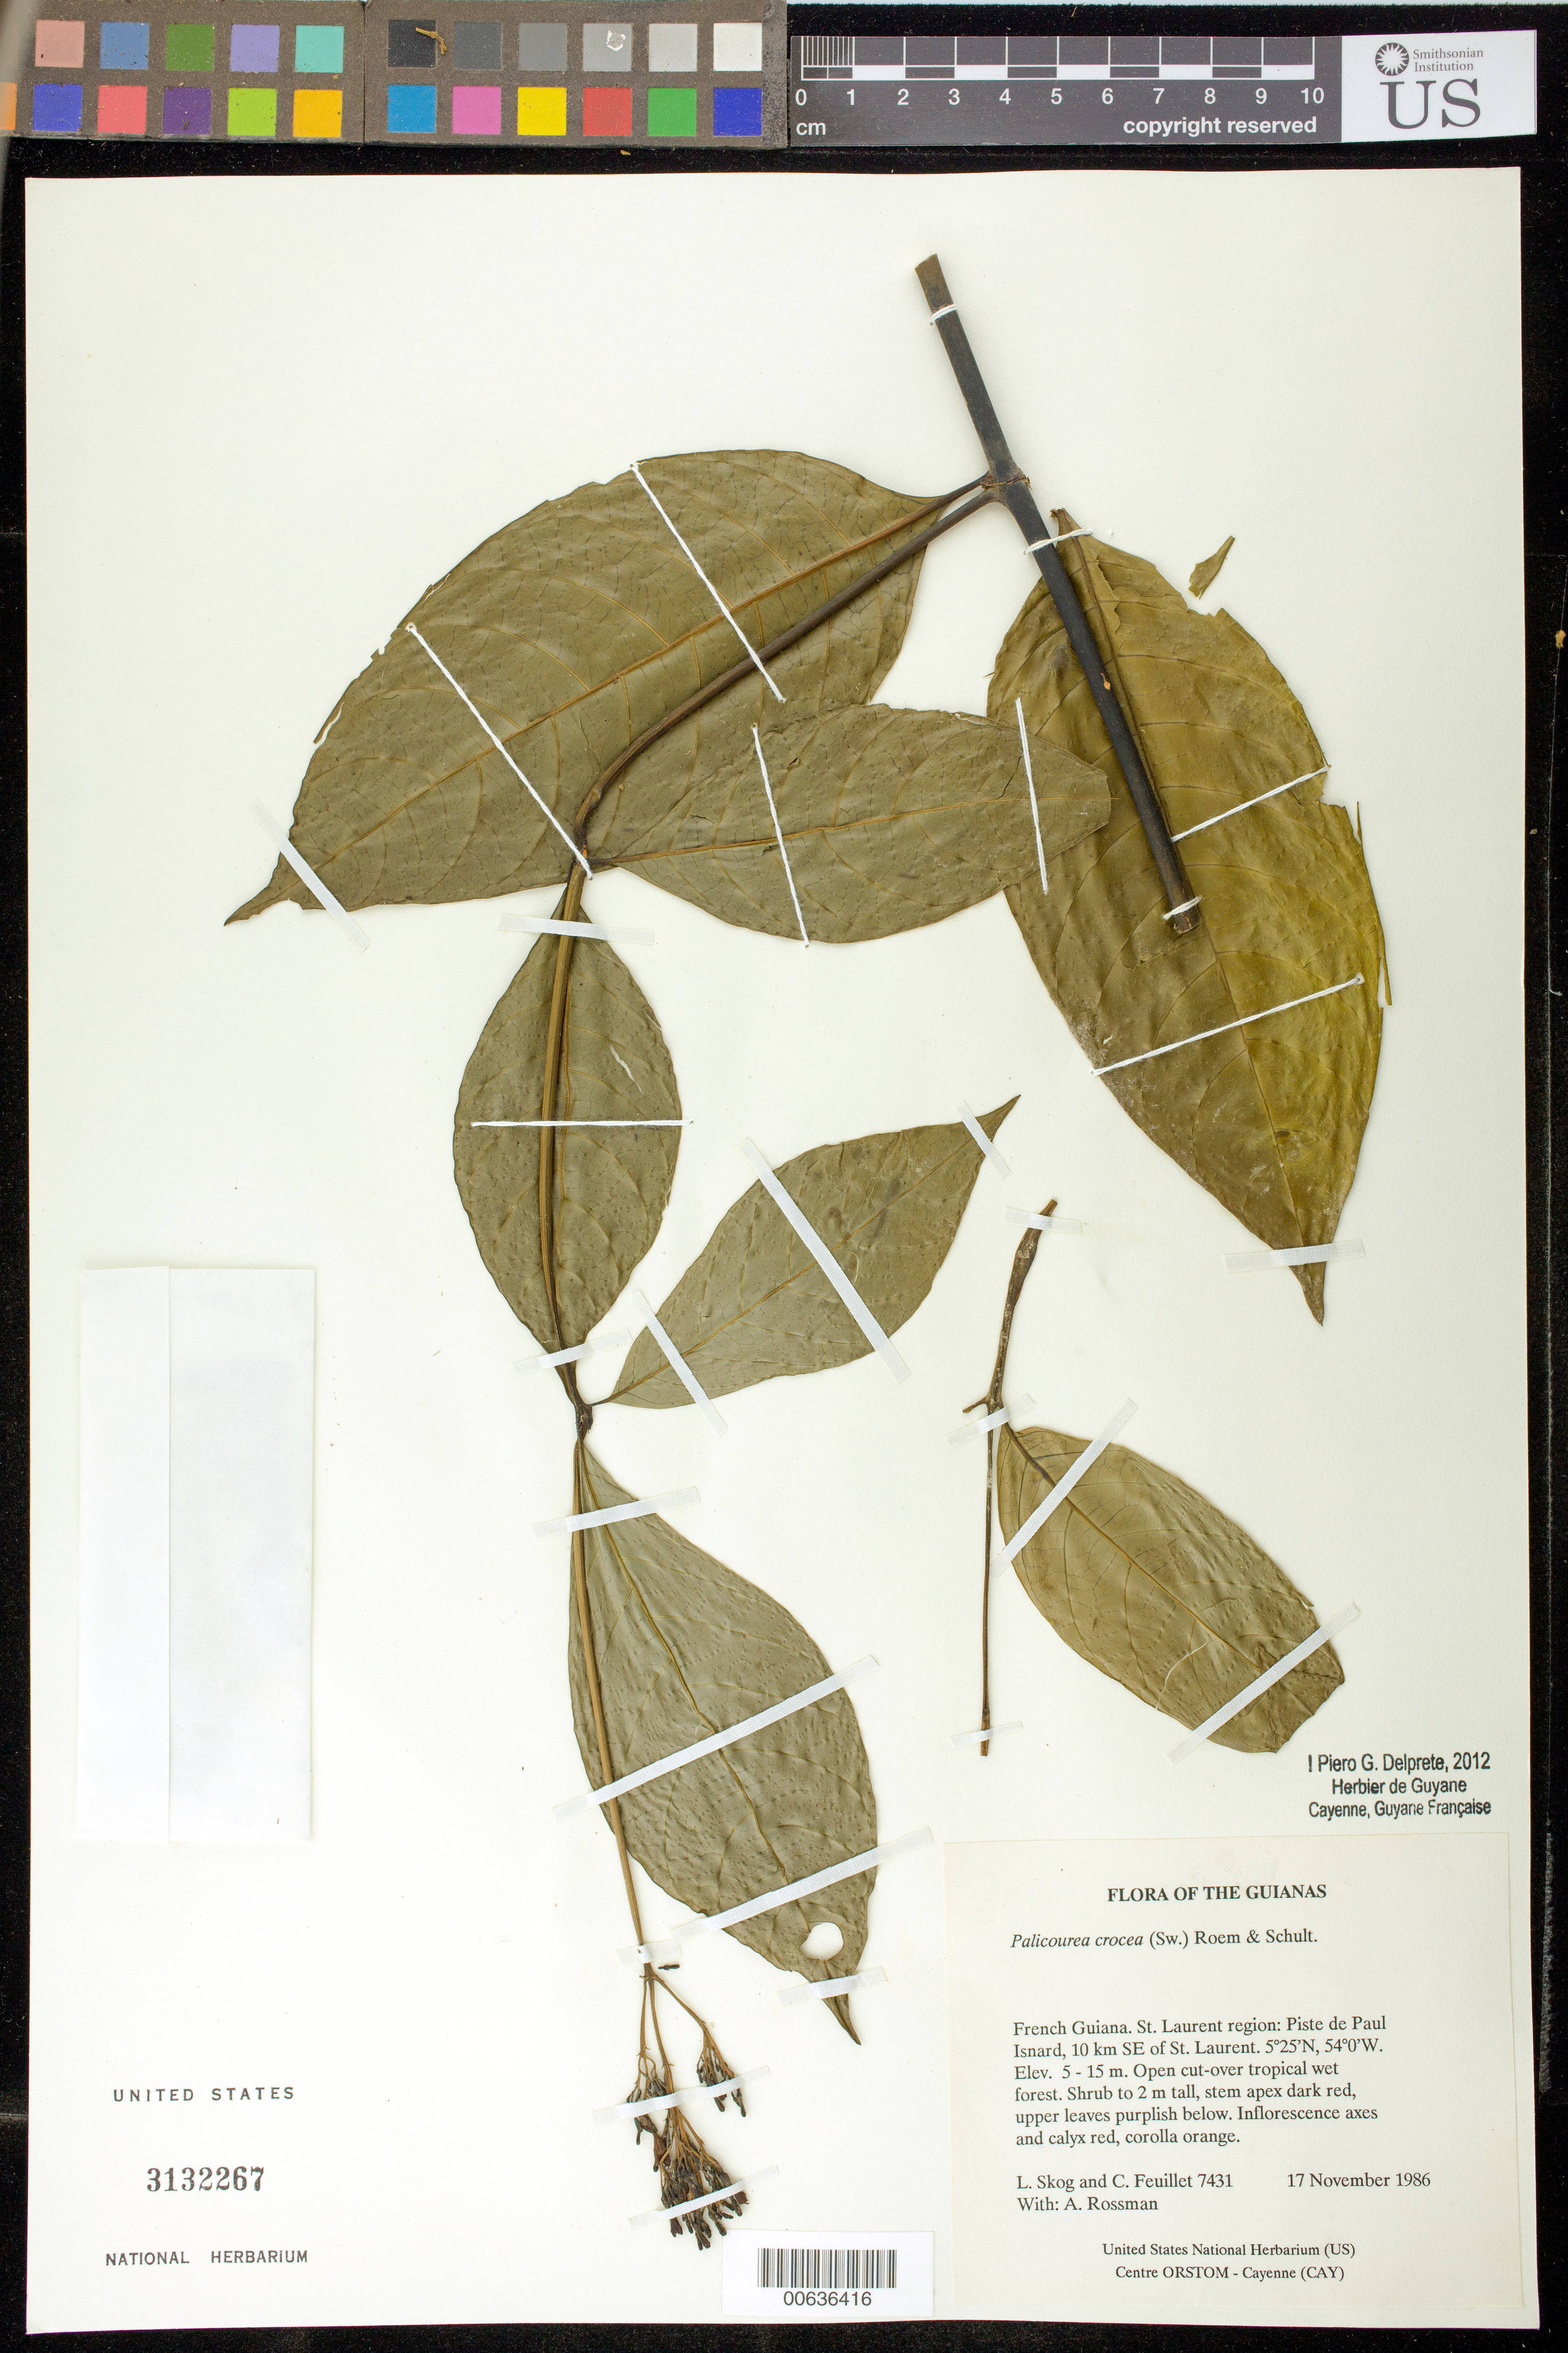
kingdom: Plantae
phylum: Tracheophyta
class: Magnoliopsida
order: Gentianales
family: Rubiaceae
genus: Palicourea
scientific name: Palicourea crocea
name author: (Sw.) Schult.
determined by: Delprete, P. G., Herb. de Guyane Cay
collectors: L. E. Skog, C. Feuillet & A. Rossman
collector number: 7431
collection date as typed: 17 November 1986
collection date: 1986-11-17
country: French Guiana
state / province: Saint-Laurent-du-Maroni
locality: Piste de Paul Isnard, 10 km SE of St. Laurent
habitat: Open cut-over tropical wet forest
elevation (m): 5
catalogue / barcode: US 3132267